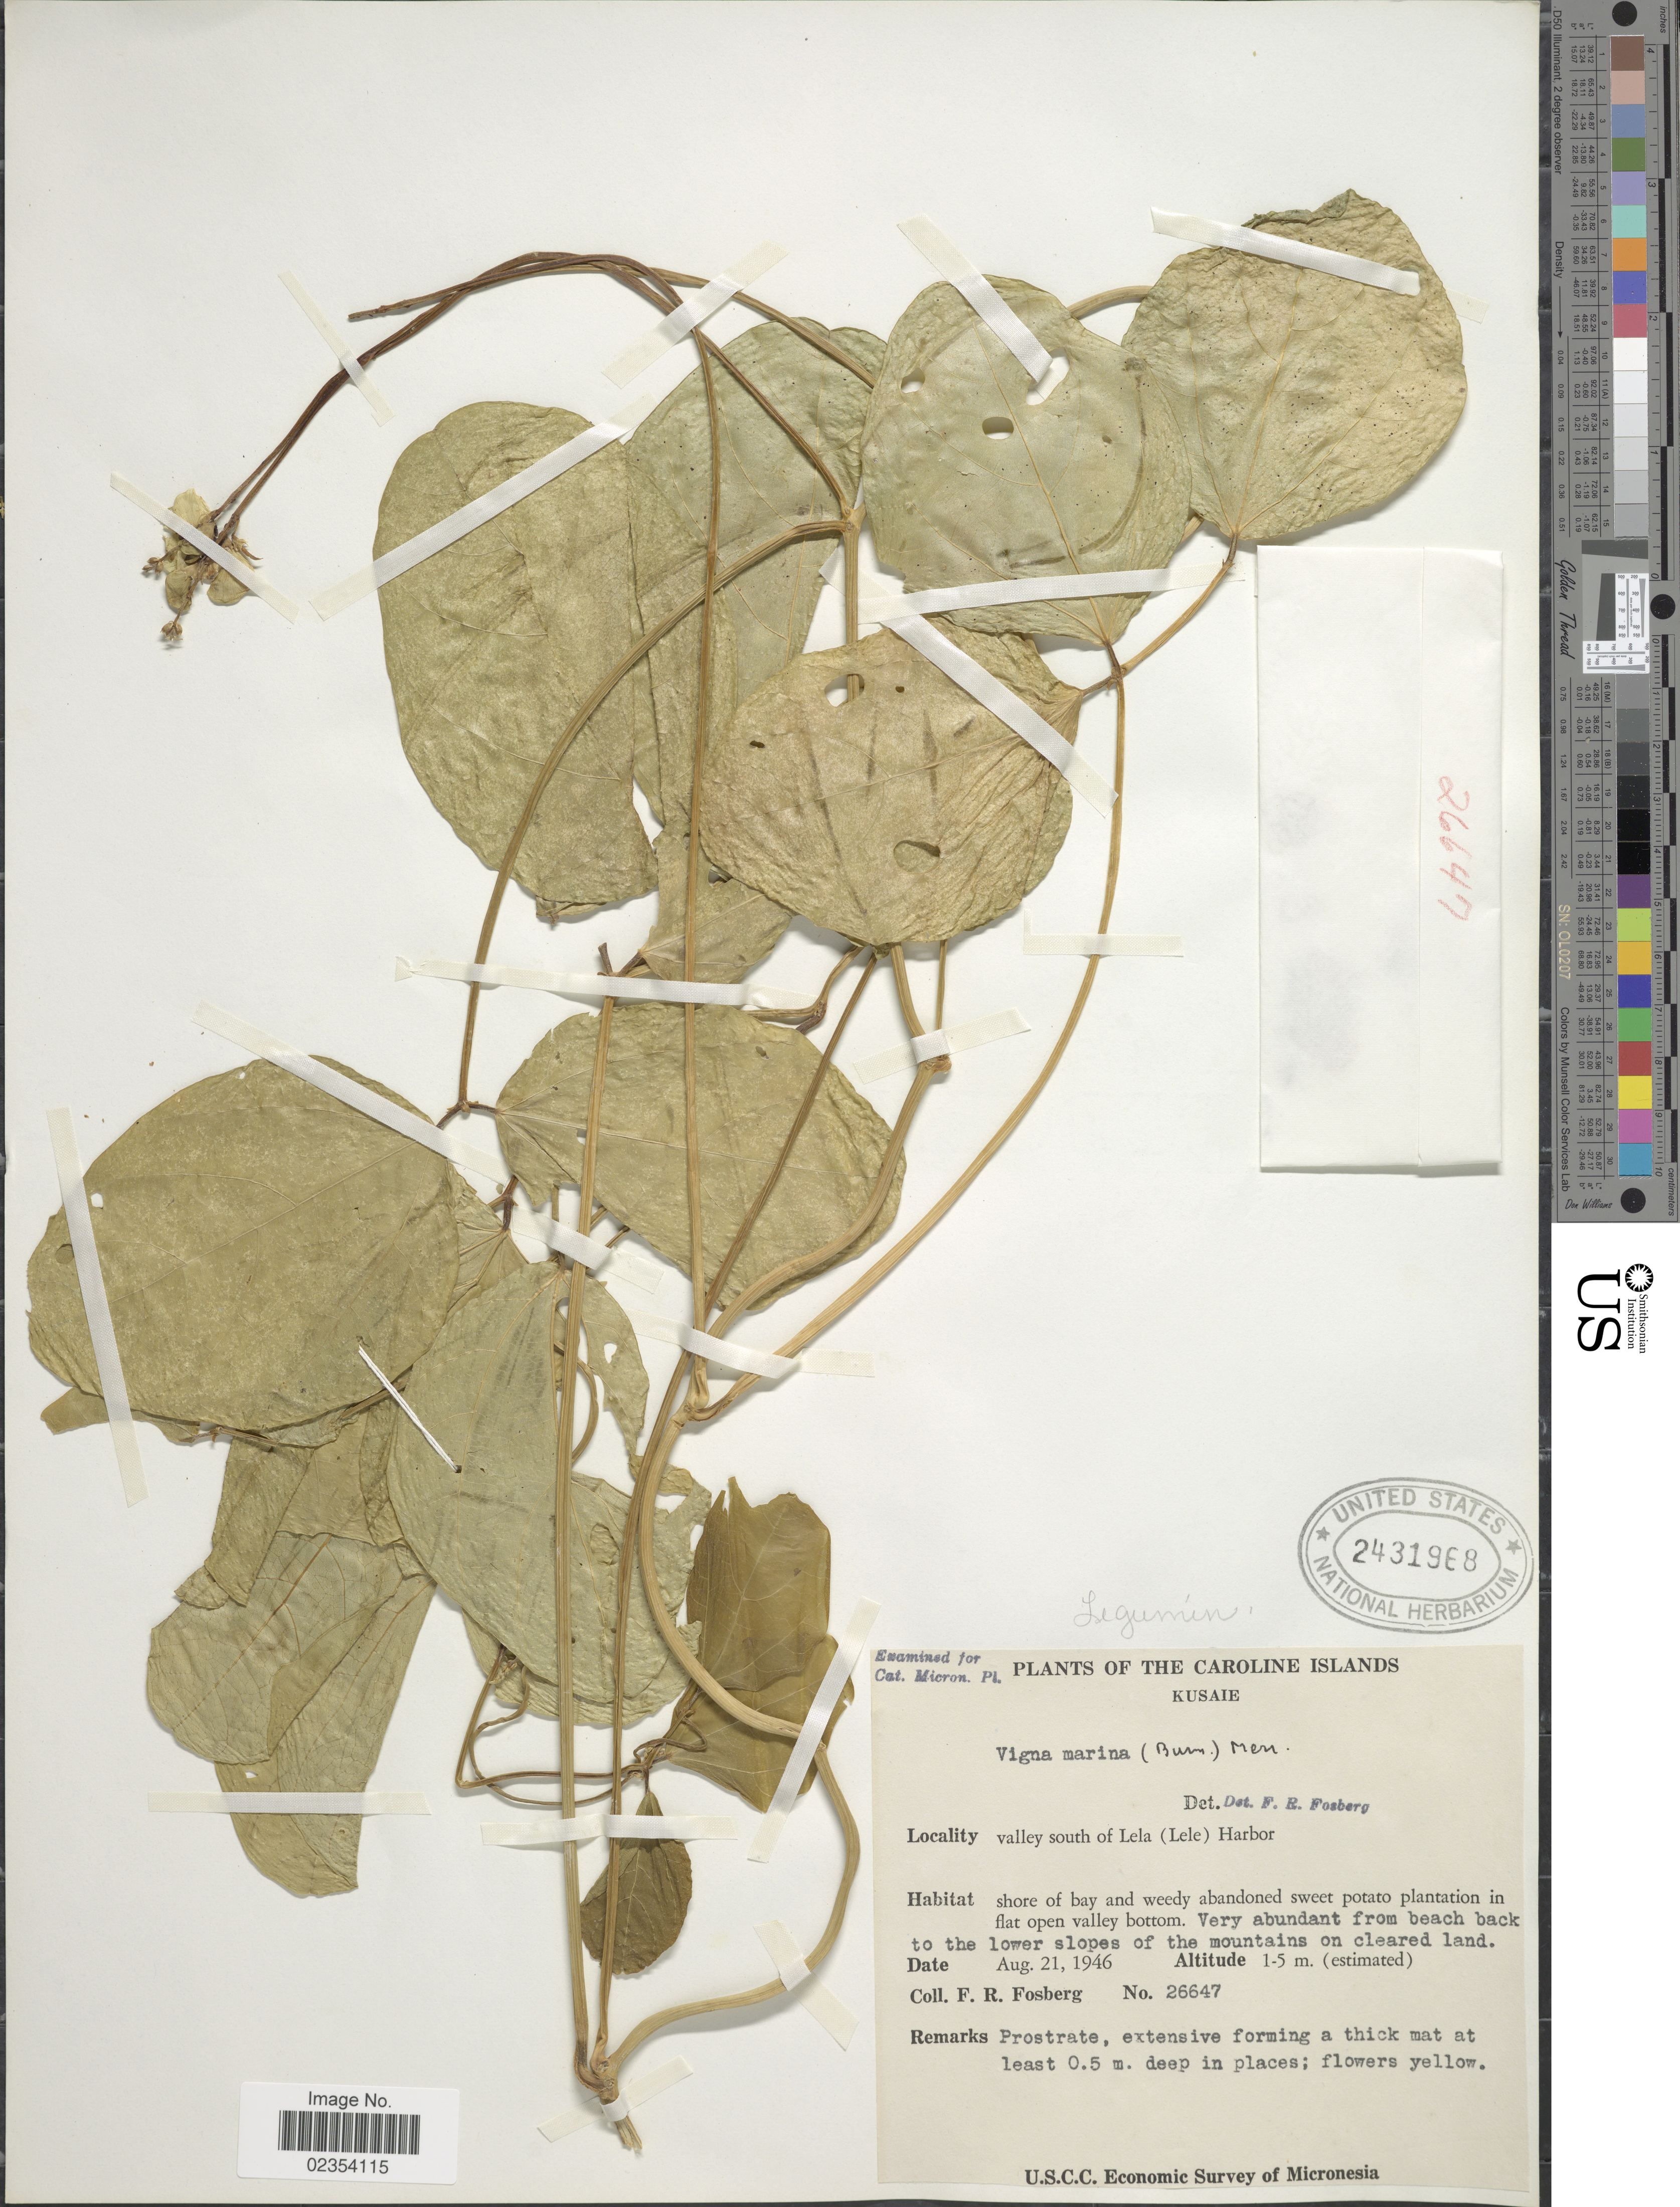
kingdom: Plantae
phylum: Tracheophyta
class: Magnoliopsida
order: Fabales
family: Fabaceae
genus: Vigna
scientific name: Vigna marina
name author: (Burm.) Merr.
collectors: F. R. Fosberg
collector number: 26647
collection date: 1946-08-21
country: Micronesia, Federated States of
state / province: Kosrae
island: Kosrae [Kusaie]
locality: Caroline Islands. Kusaie. Valley south of Lela (Lele) Harbor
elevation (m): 1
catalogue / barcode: US 2431968